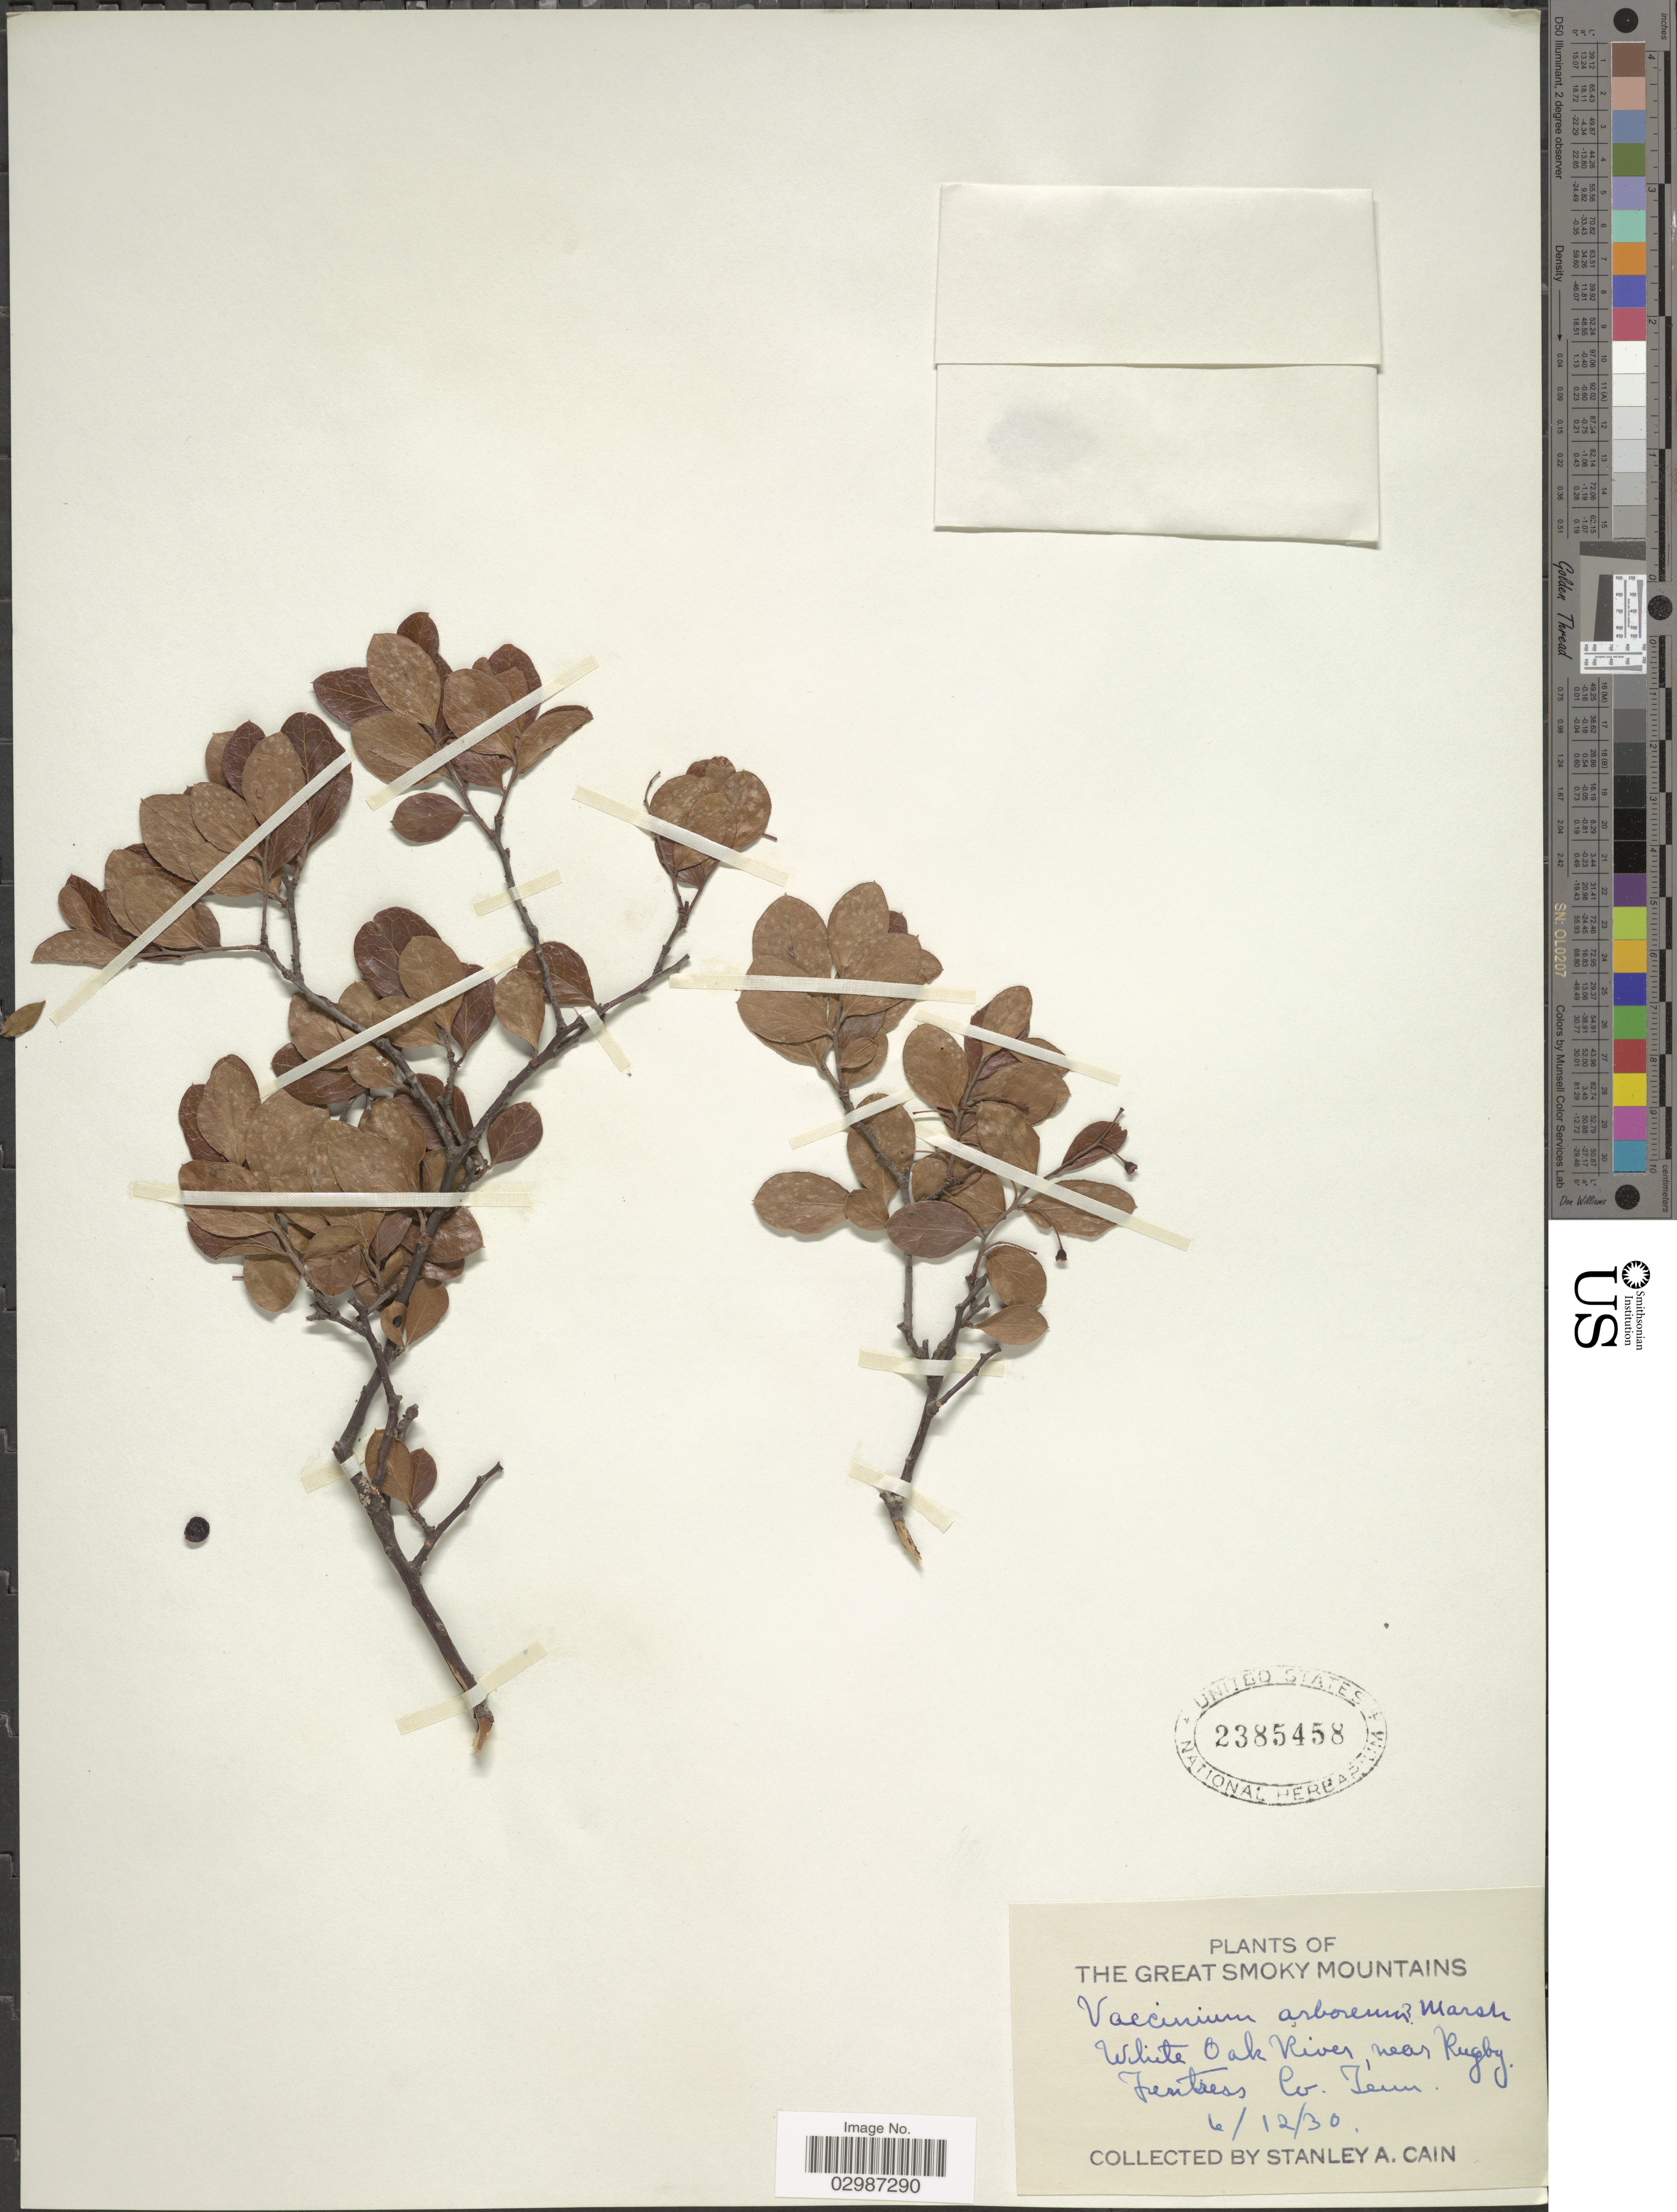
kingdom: Plantae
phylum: Tracheophyta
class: Magnoliopsida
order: Ericales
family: Ericaceae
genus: Vaccinium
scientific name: Vaccinium arboreum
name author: Marshall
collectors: S. Cain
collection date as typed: Transcribed d/m/y: 12/6/30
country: United States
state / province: Tennessee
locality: White Oak River, near Rugby, Fentress Co.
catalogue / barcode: US 2385458